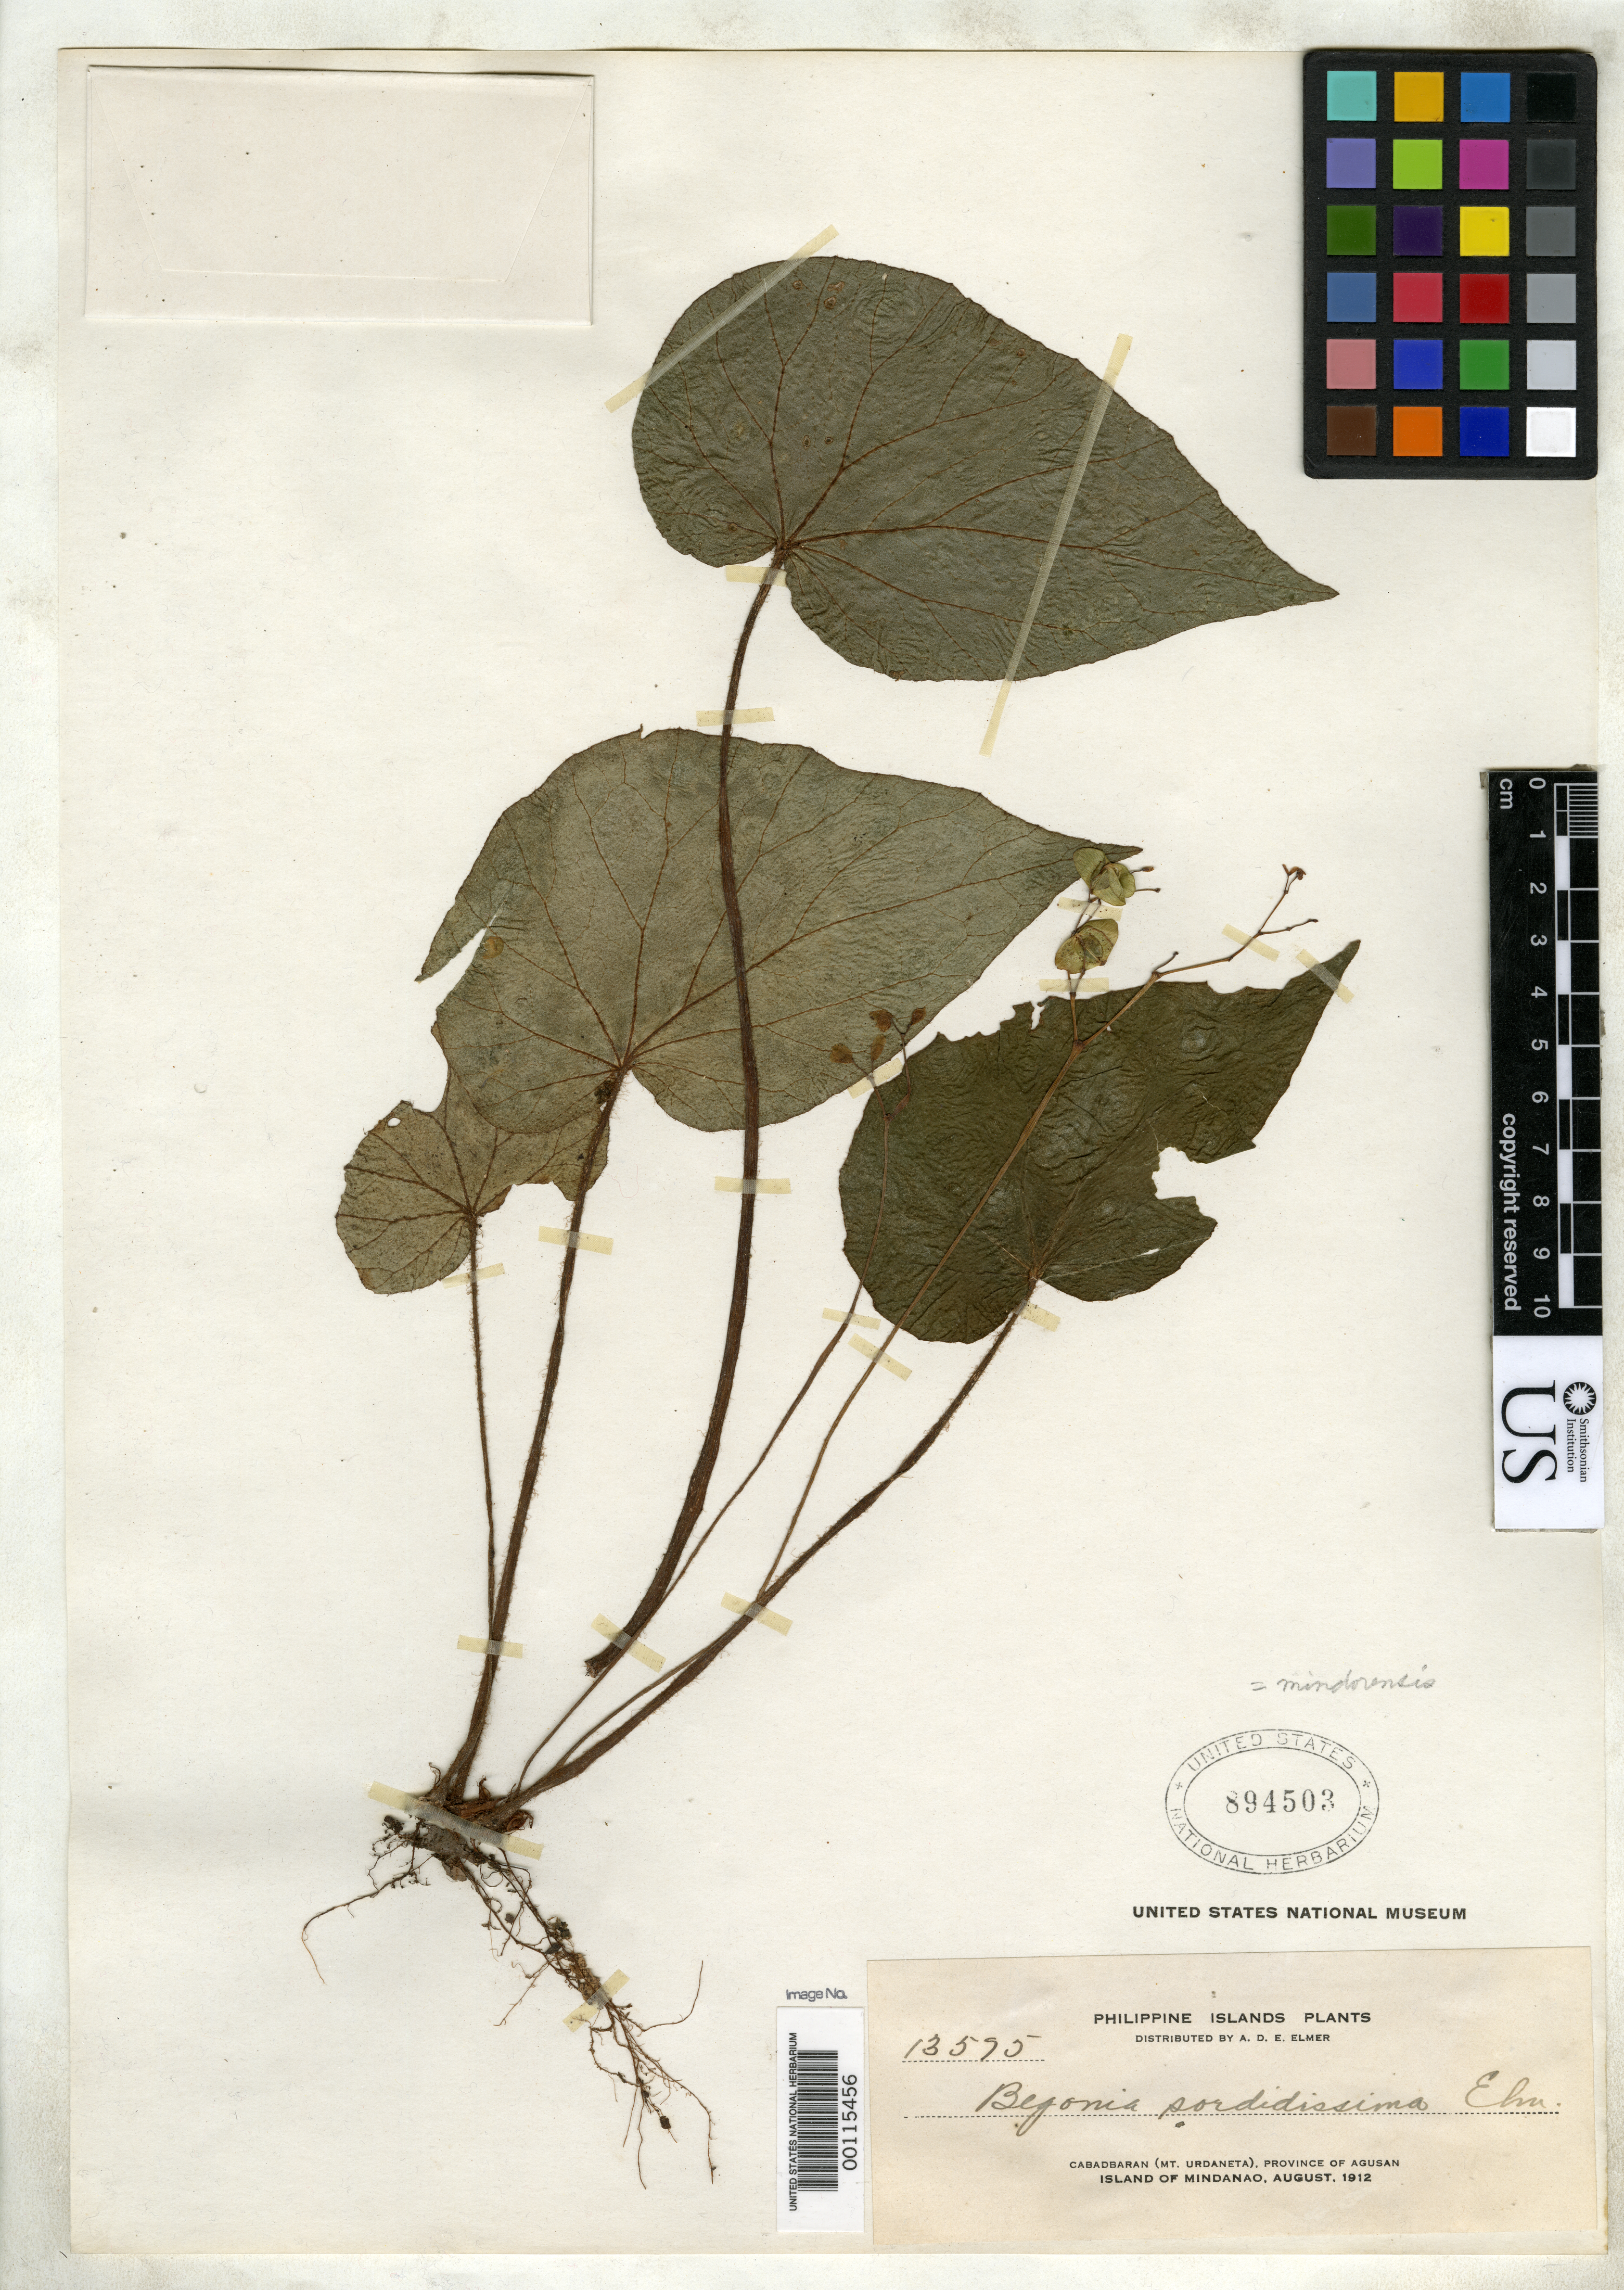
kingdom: Plantae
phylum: Tracheophyta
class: Magnoliopsida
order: Cucurbitales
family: Begoniaceae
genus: Begonia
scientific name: Begonia sordidissima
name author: Elmer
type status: Isotype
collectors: A. D. E. Elmer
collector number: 13575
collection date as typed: Aug 1912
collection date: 1912-08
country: Philippines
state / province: Caraga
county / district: Agusan del Norte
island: Mindanao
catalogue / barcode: US 894503